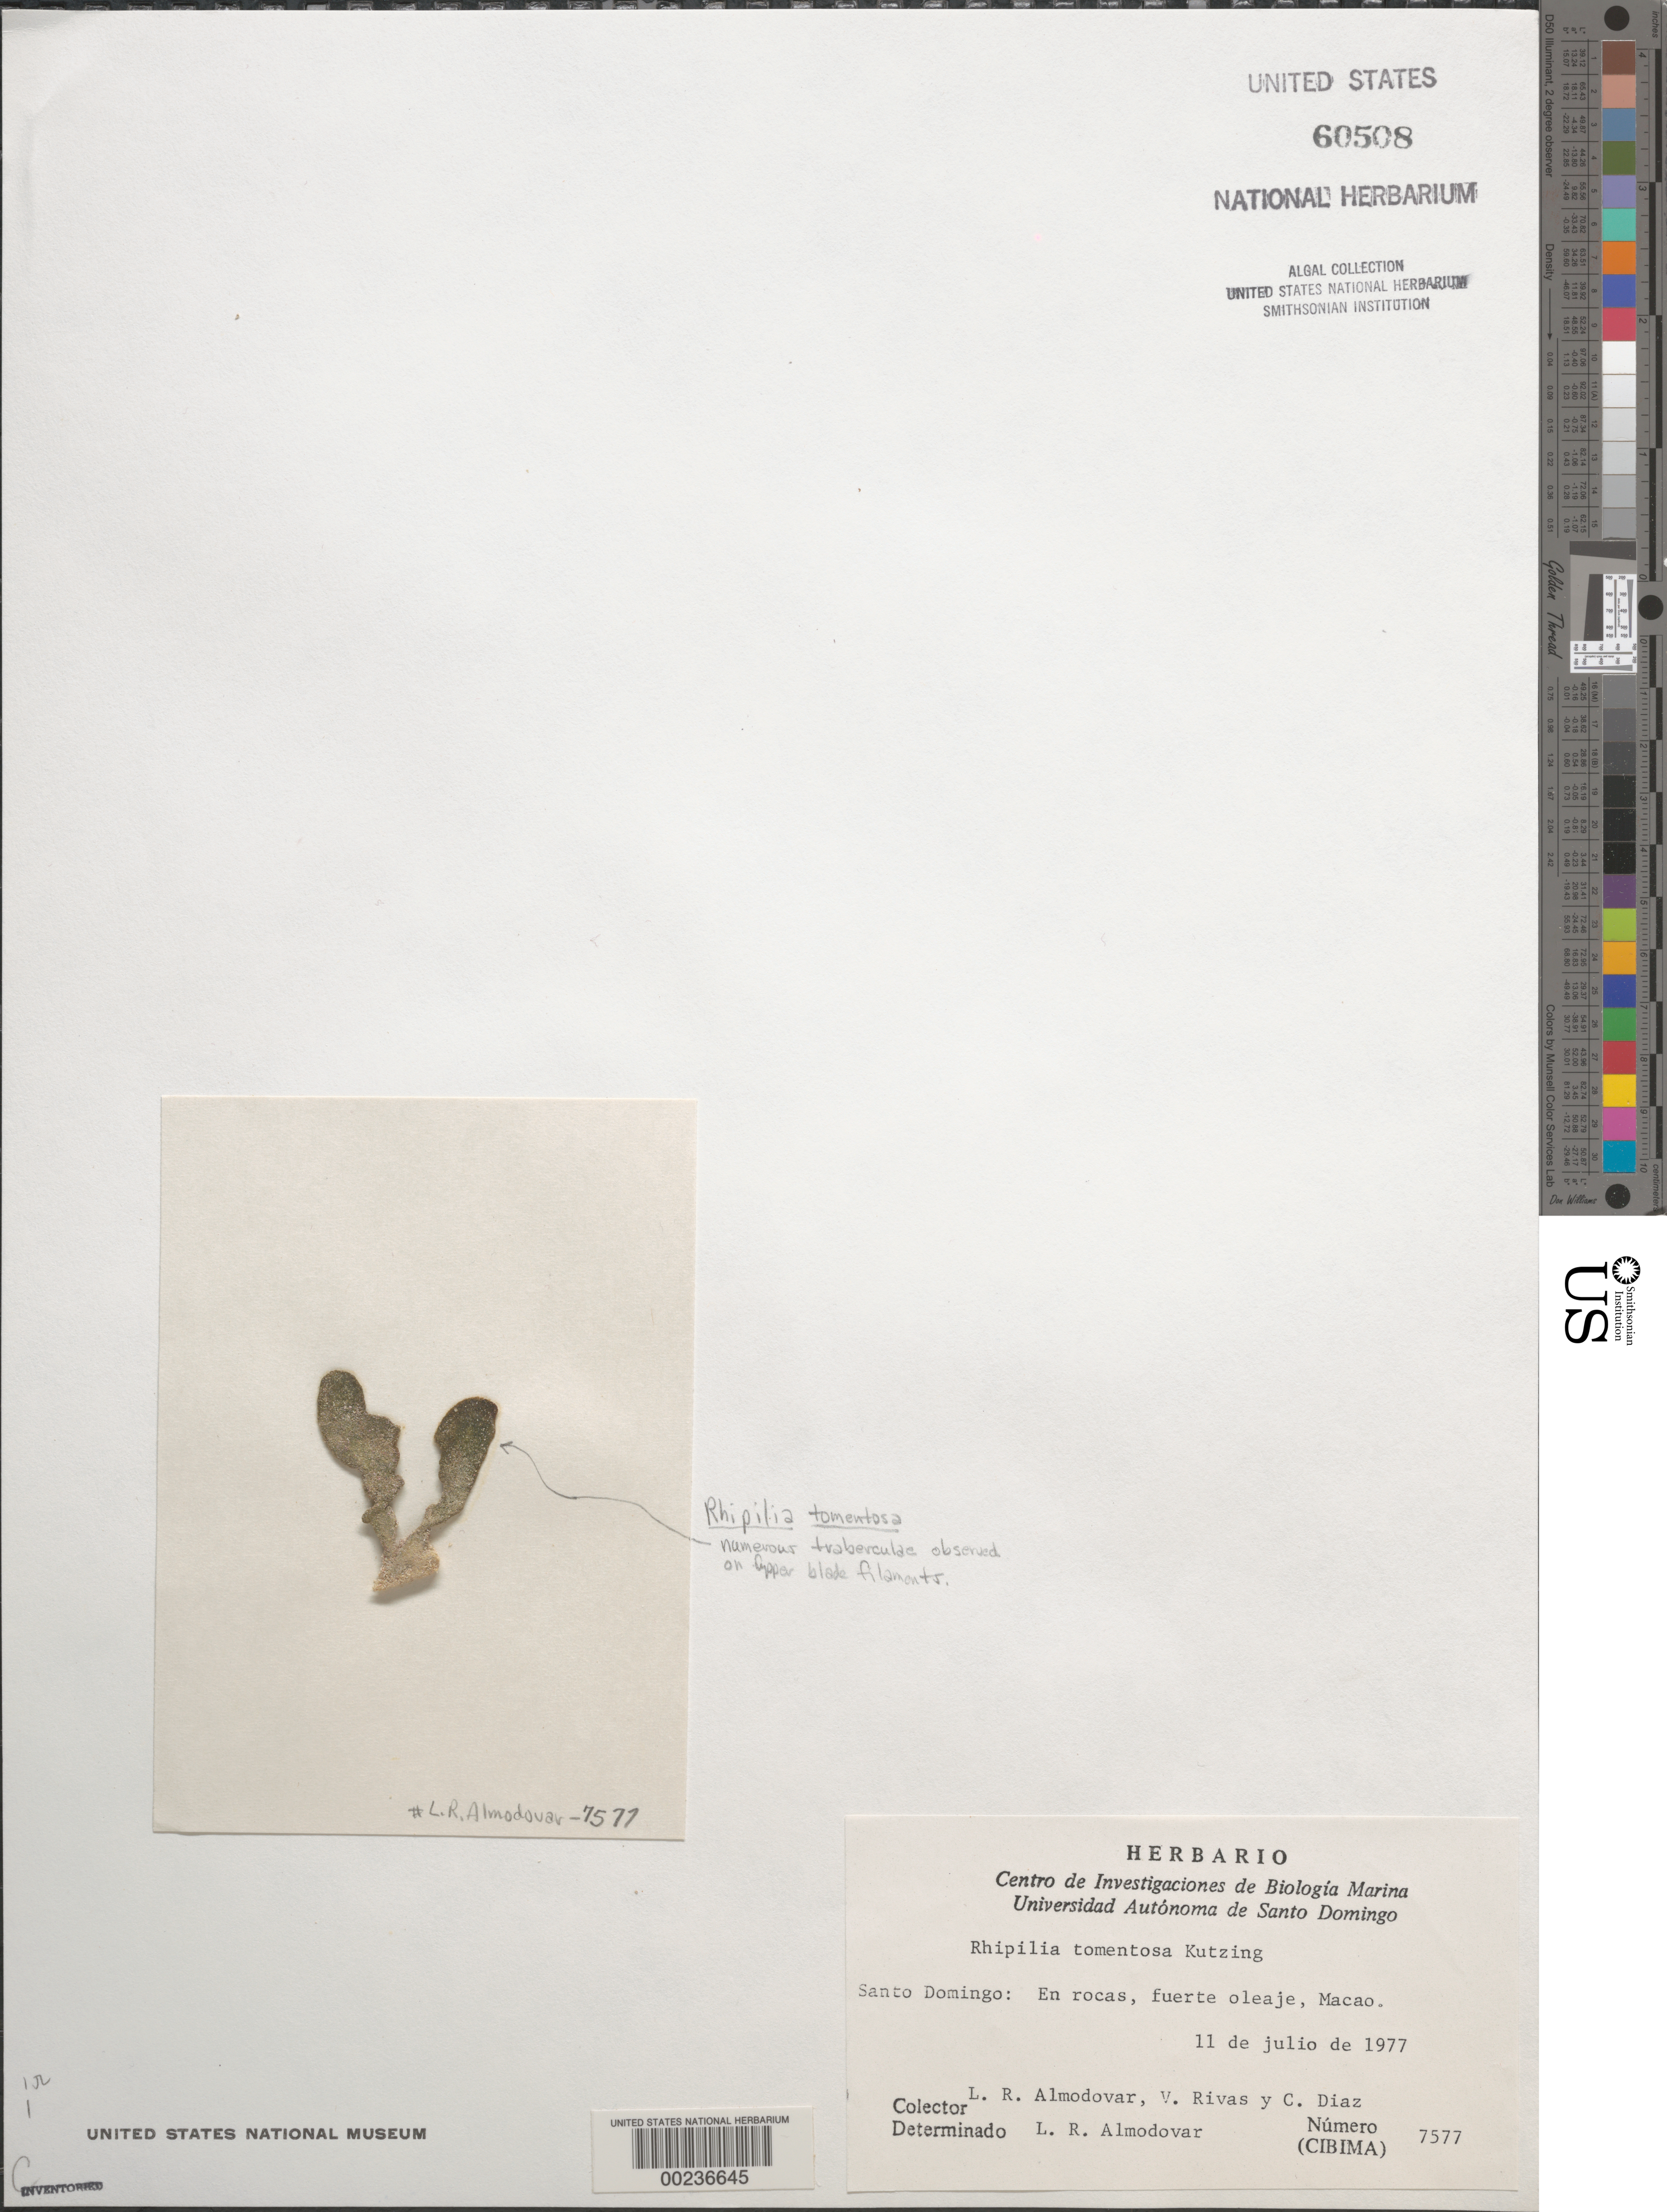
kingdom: Plantae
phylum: Chlorophyta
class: Ulvophyceae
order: Bryopsidales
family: Rhipiliaceae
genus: Rhipilia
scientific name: Rhipilia tomentosa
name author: Kütz.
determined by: Almodovar, L. R.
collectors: L. Almodovar, V. Rivas & C. Díaz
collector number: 7577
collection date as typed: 11 Jul 1977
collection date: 1977-07-11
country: Dominican Republic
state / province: La Altagracía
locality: Macao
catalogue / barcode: US 60508